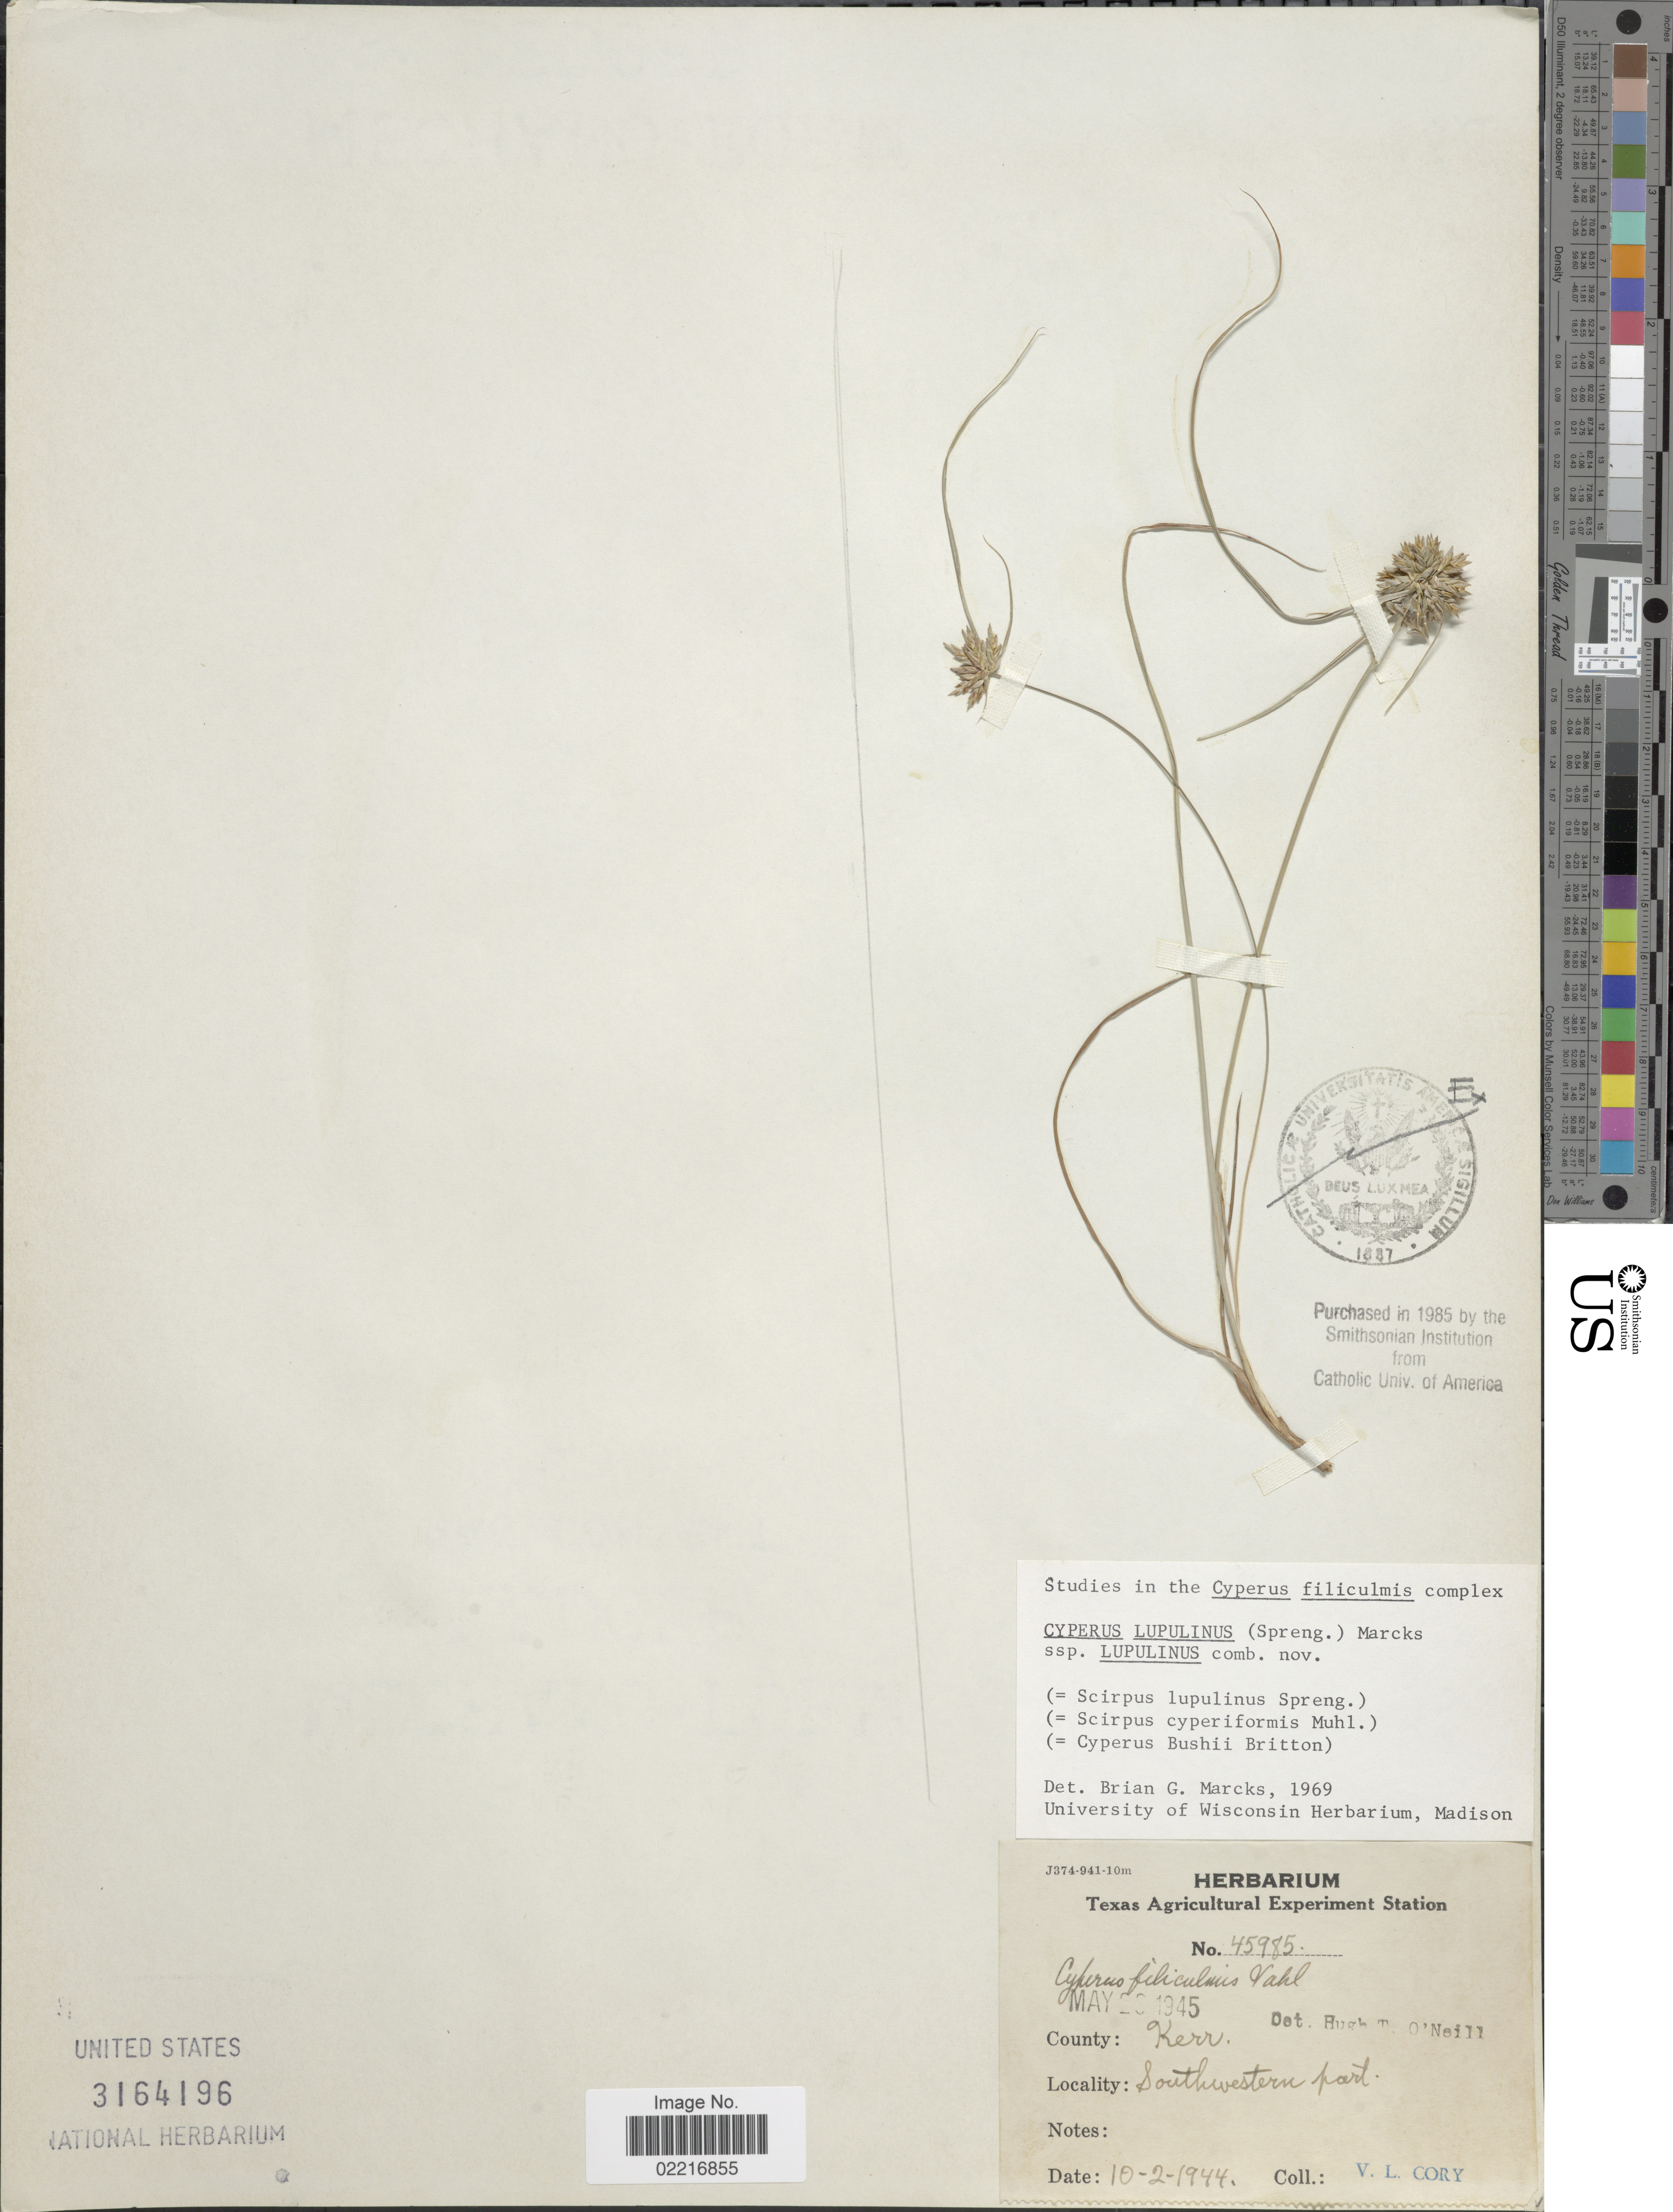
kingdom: Plantae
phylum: Tracheophyta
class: Liliopsida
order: Poales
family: Cyperaceae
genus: Cyperus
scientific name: Cyperus lupulinus subsp. lupulinus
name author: (Spreng.) Marcks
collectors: V. Cory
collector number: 45985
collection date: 1944-10-02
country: United States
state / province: Texas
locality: County Kerr. Southwestern Part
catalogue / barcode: US 3164196